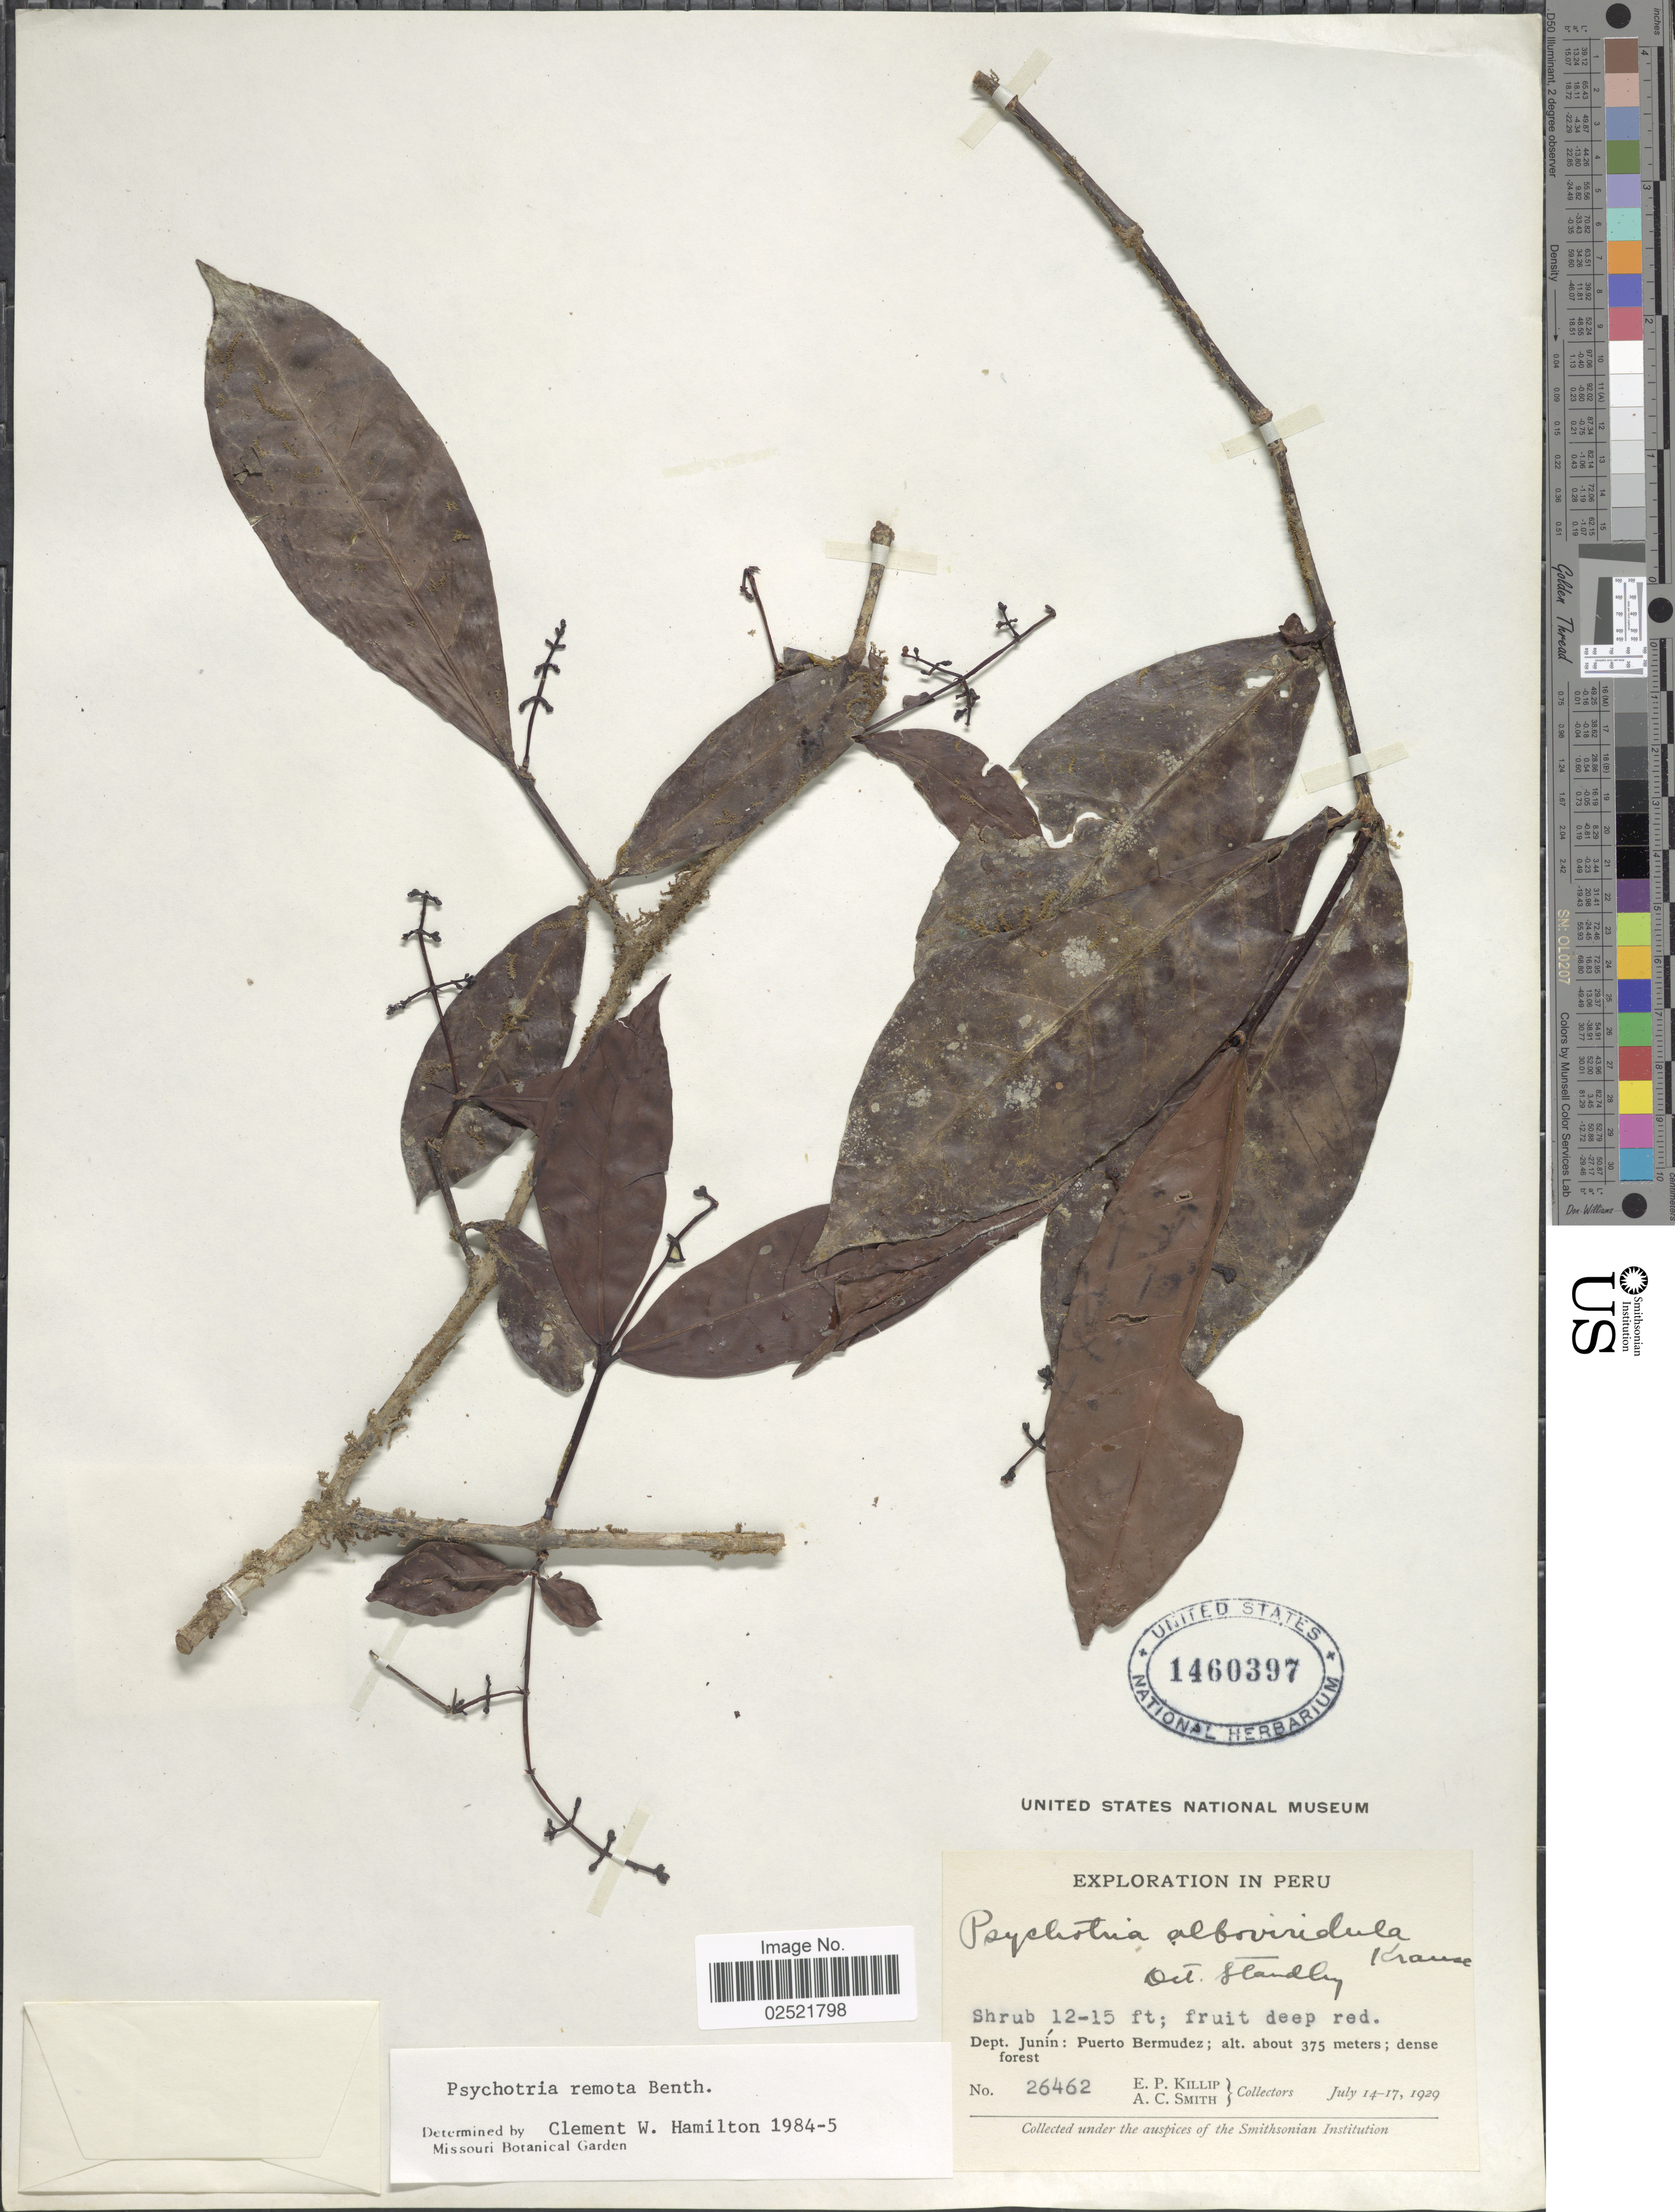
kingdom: Plantae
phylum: Tracheophyta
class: Magnoliopsida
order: Gentianales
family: Rubiaceae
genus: Psychotria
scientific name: Psychotria remota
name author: Benth.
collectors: E. P. Killip & A. C. Smith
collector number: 26462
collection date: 1929-07-14/1929-07-17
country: Peru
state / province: Junín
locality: Puerto Bermudez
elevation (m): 375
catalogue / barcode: US 1460397